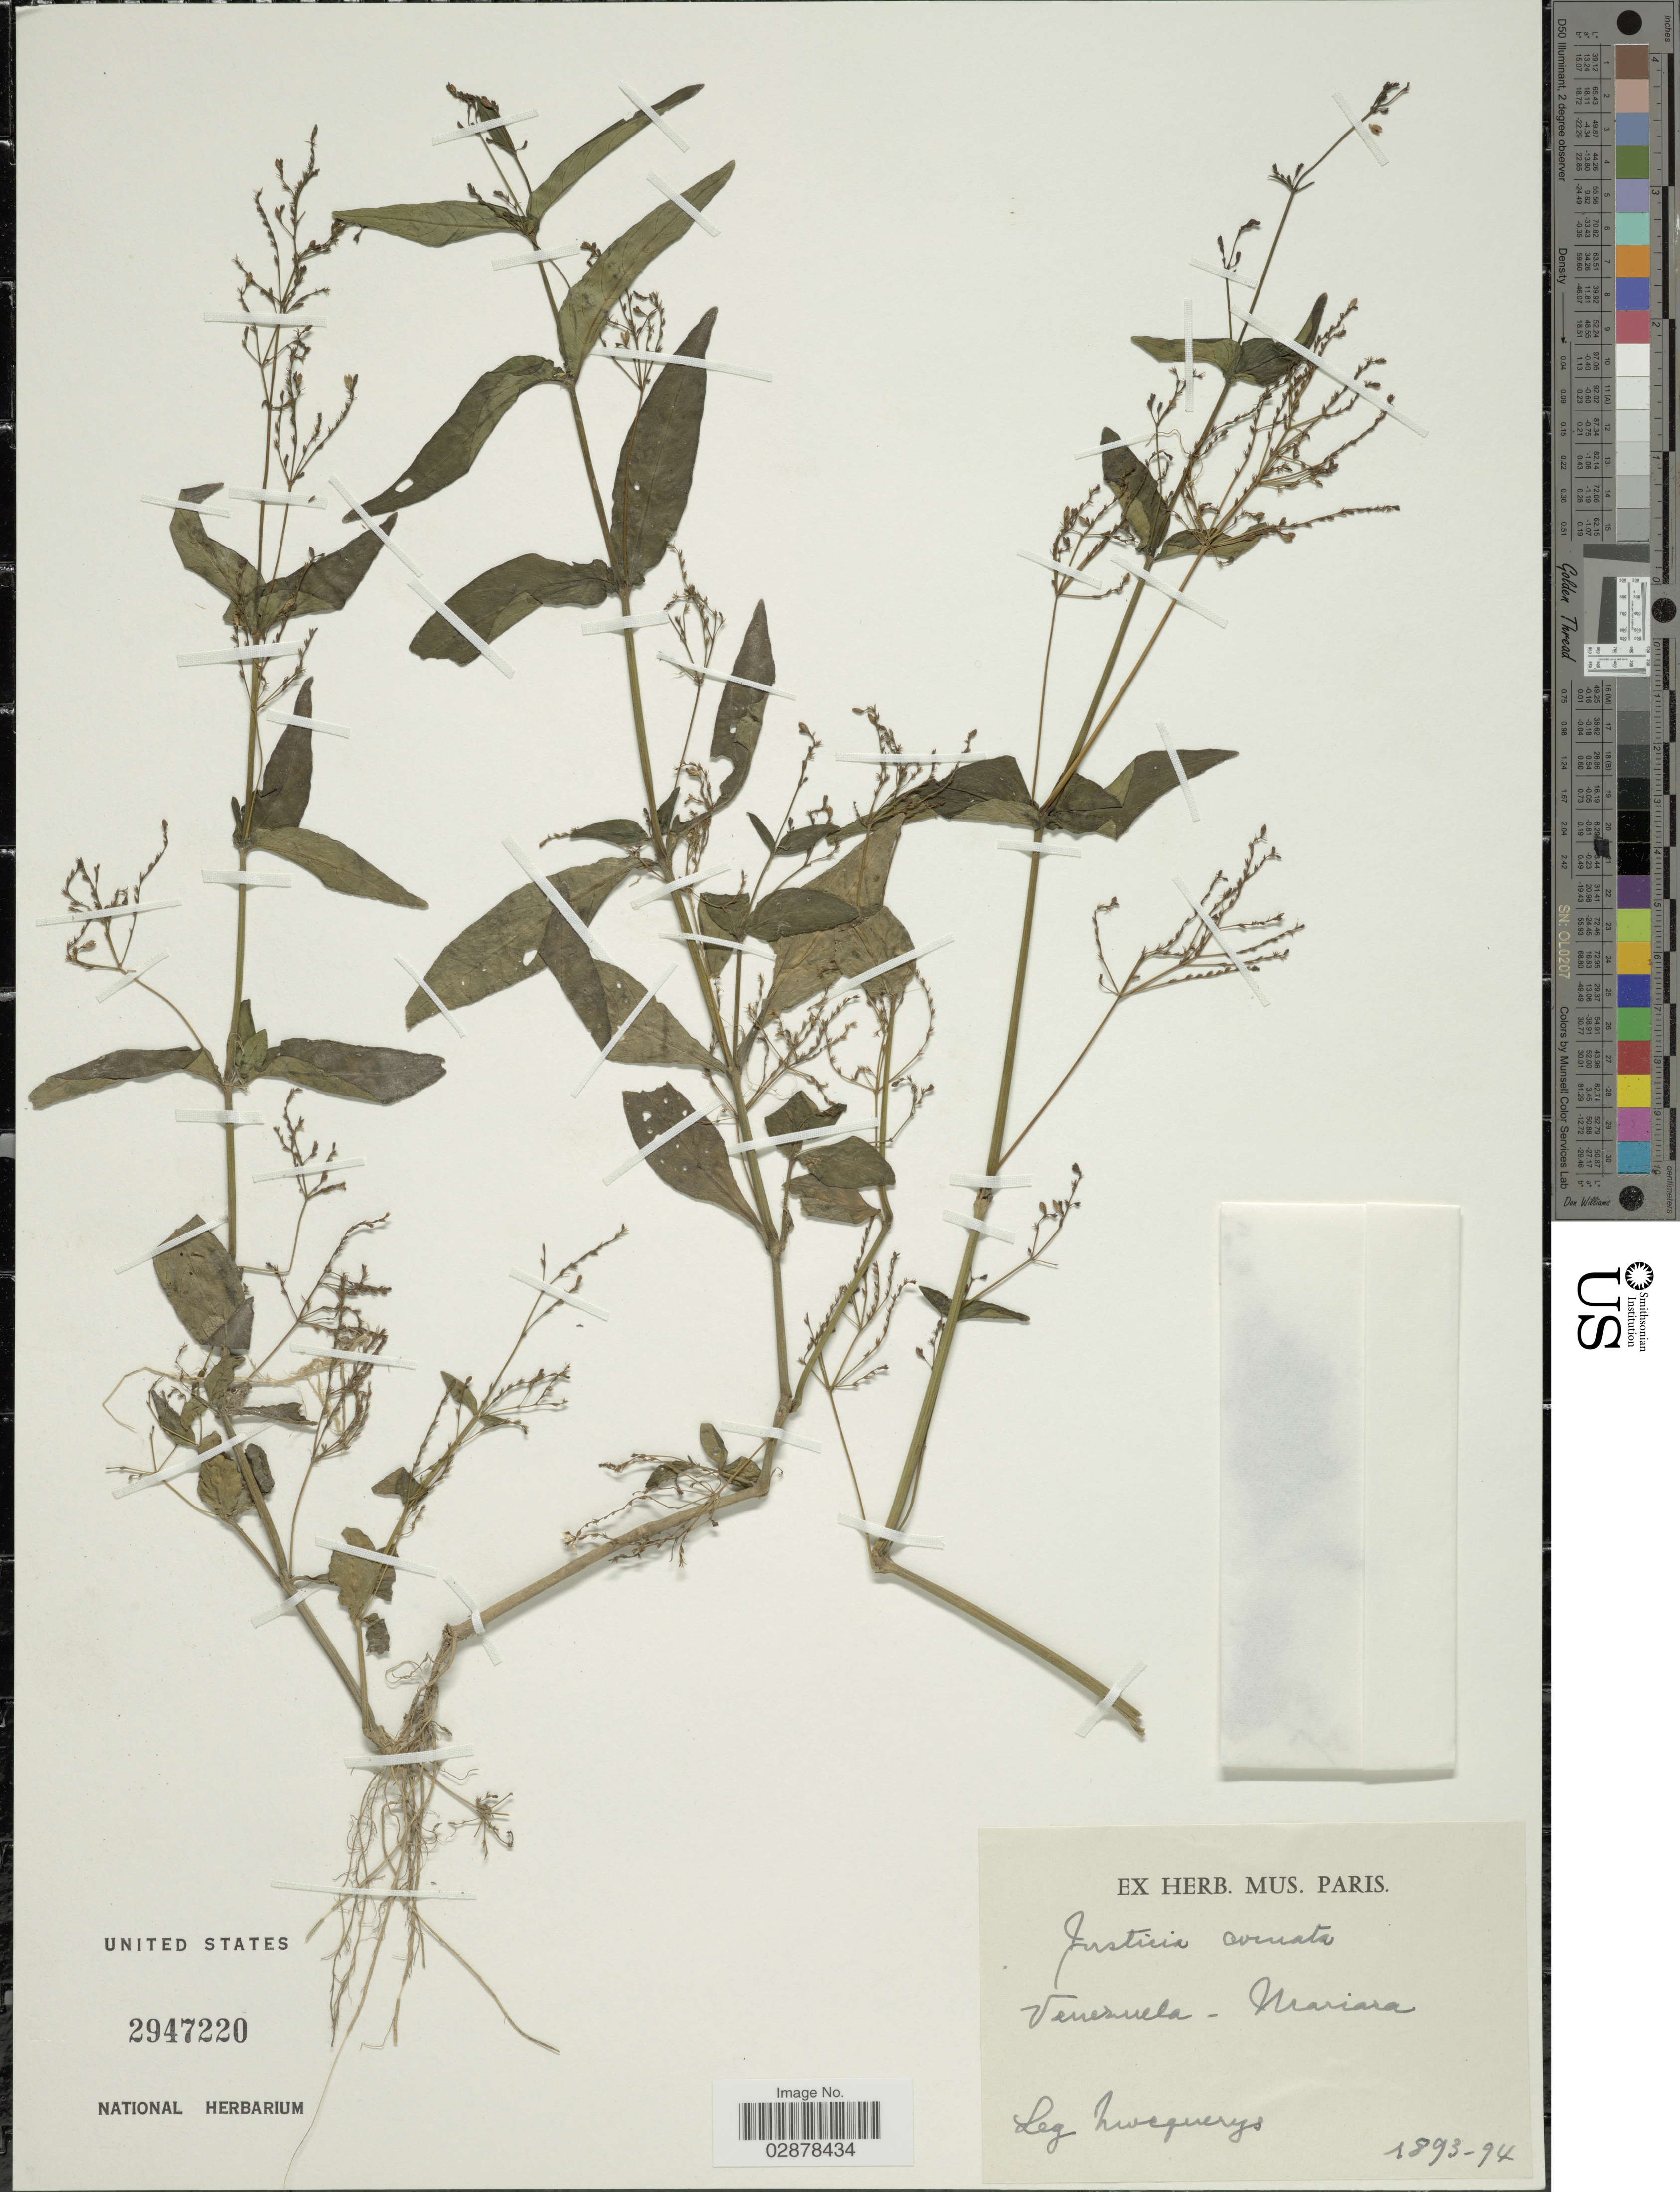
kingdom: Plantae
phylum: Tracheophyta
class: Magnoliopsida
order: Lamiales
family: Acanthaceae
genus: Justicia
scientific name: Justicia comata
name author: (L.) Lam.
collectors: A. Mocquerys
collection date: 1893/1894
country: Venezuela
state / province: Carabobo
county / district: Diego Ibarra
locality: Mariara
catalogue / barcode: US 2947220